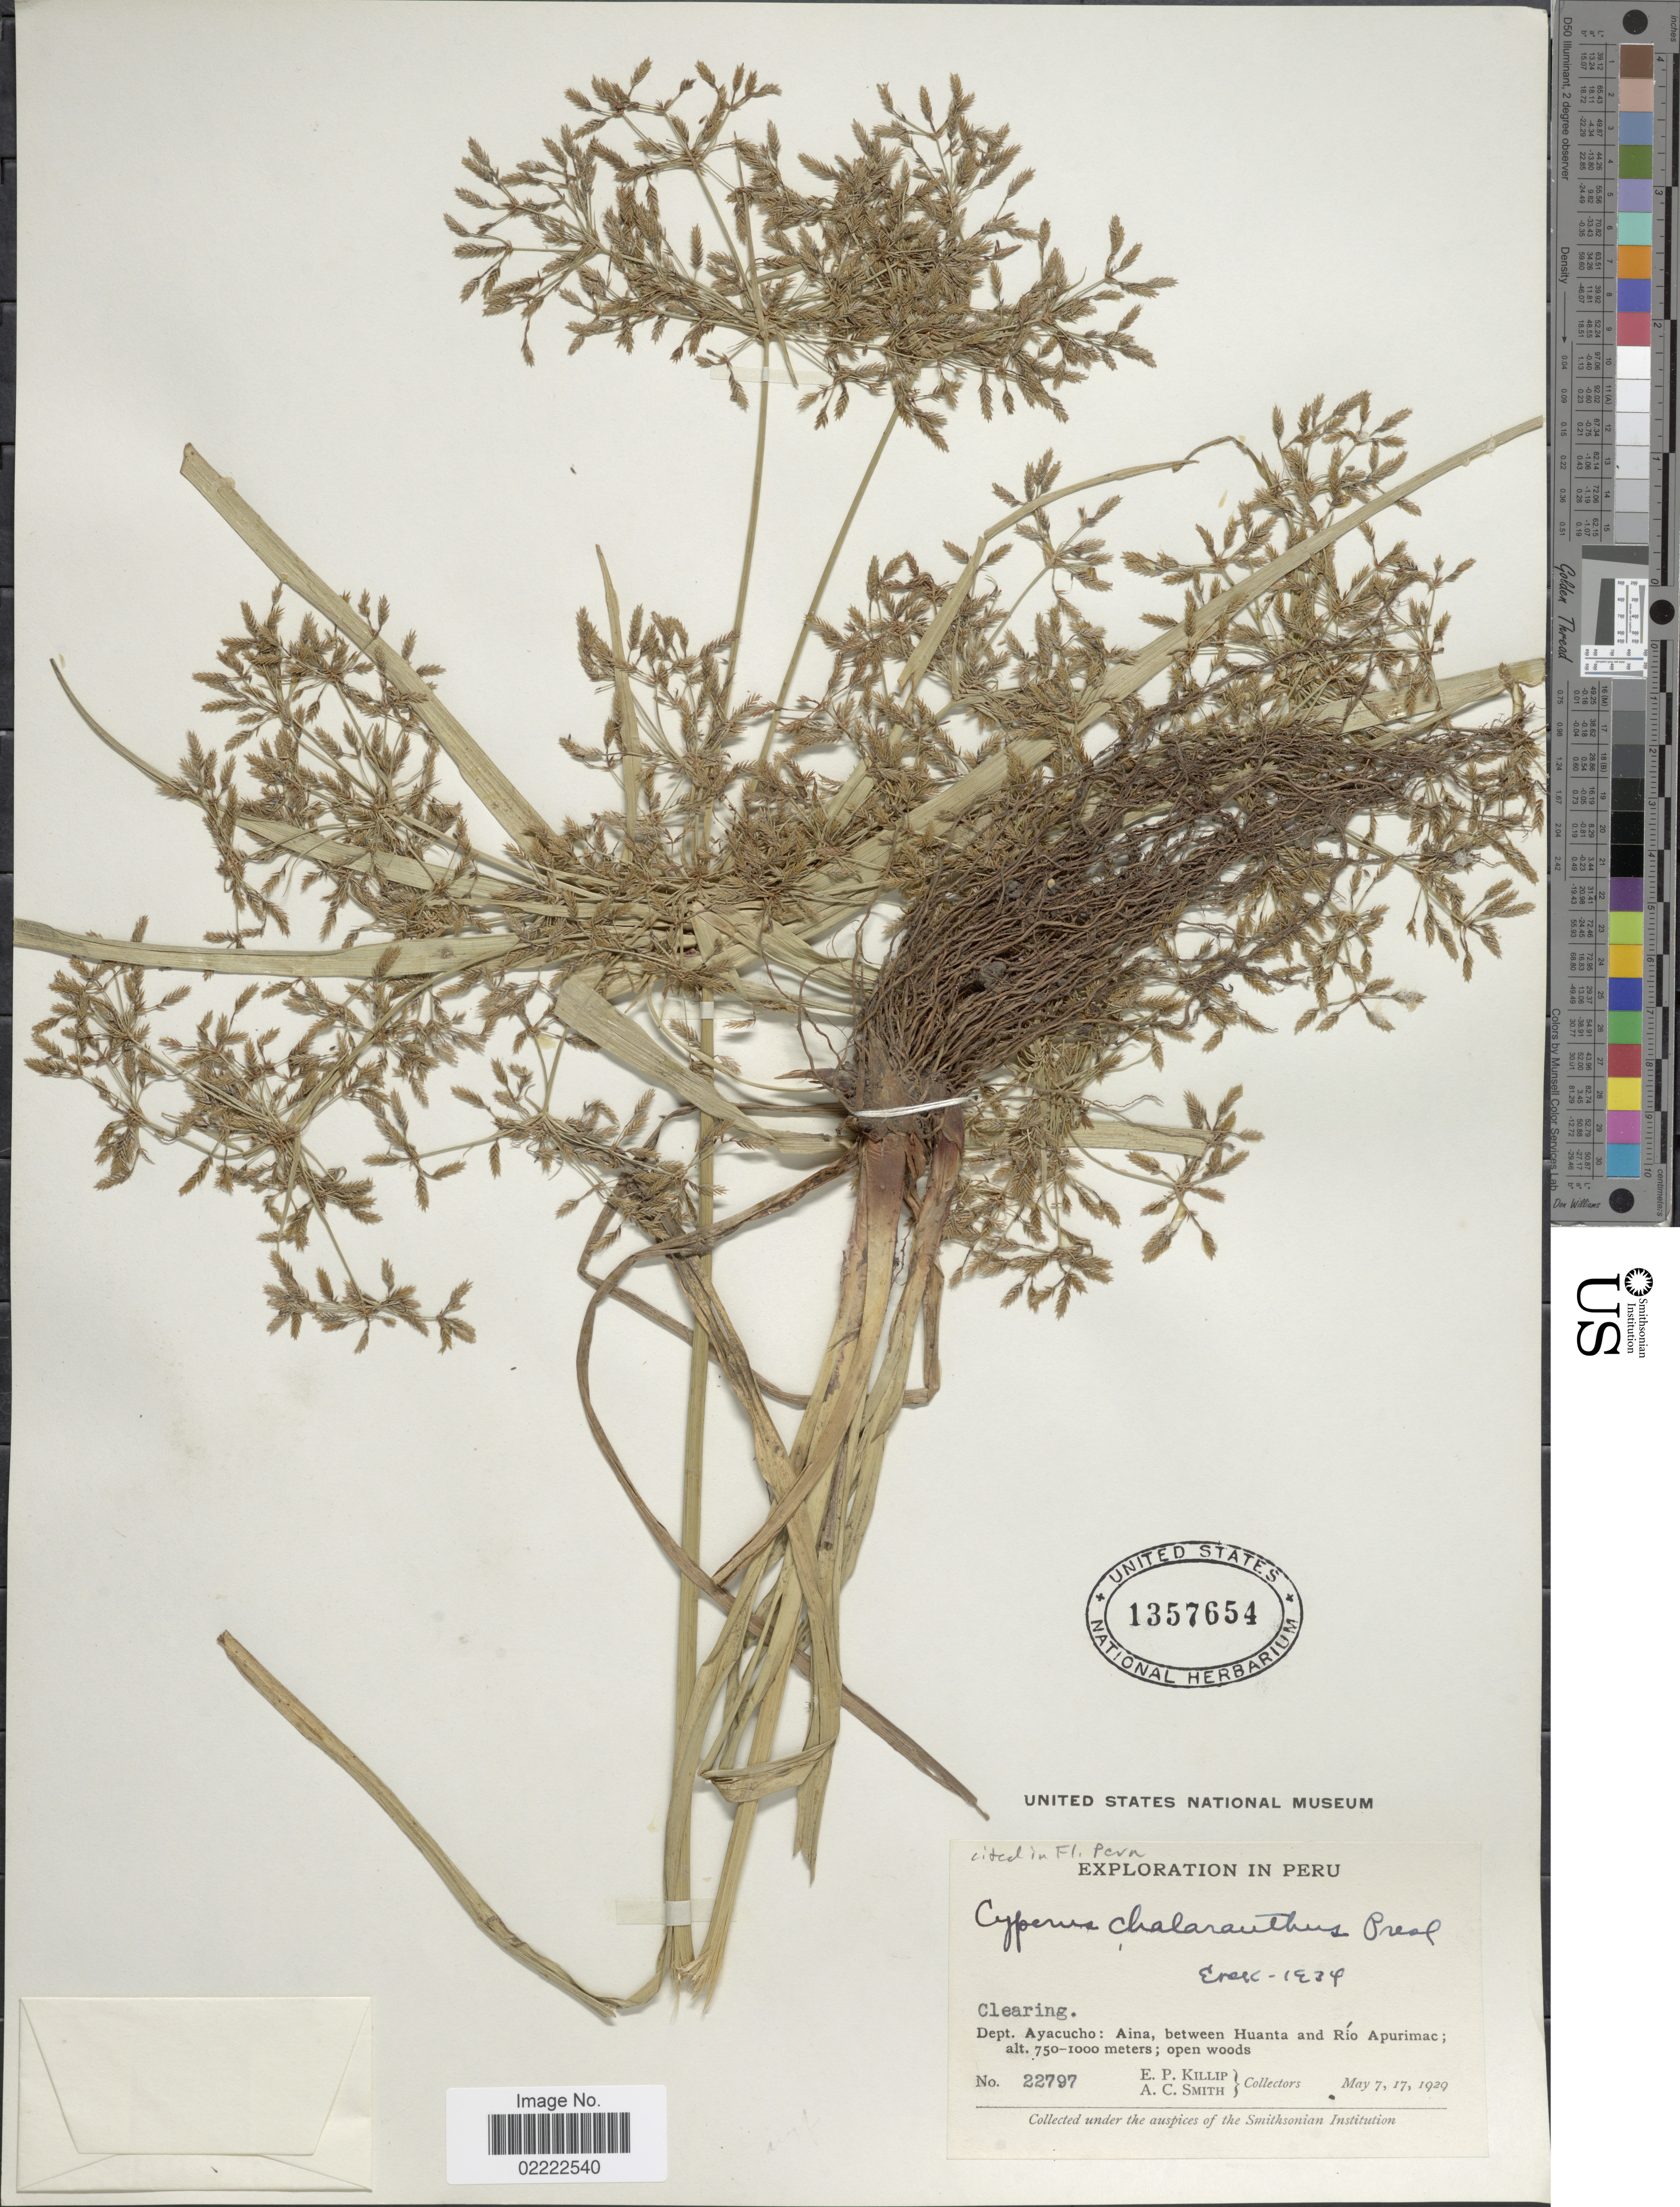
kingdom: Plantae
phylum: Tracheophyta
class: Liliopsida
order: Poales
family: Cyperaceae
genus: Cyperus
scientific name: Cyperus laxus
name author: Lam.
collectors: E. P. Killip & A. C. Smith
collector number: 22797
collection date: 1929-05-07/1929-05-17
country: Peru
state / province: Ayacucho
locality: Clearing, Aina, between Huanta and Rio Apurimar; open woods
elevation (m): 750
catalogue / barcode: US 1357654